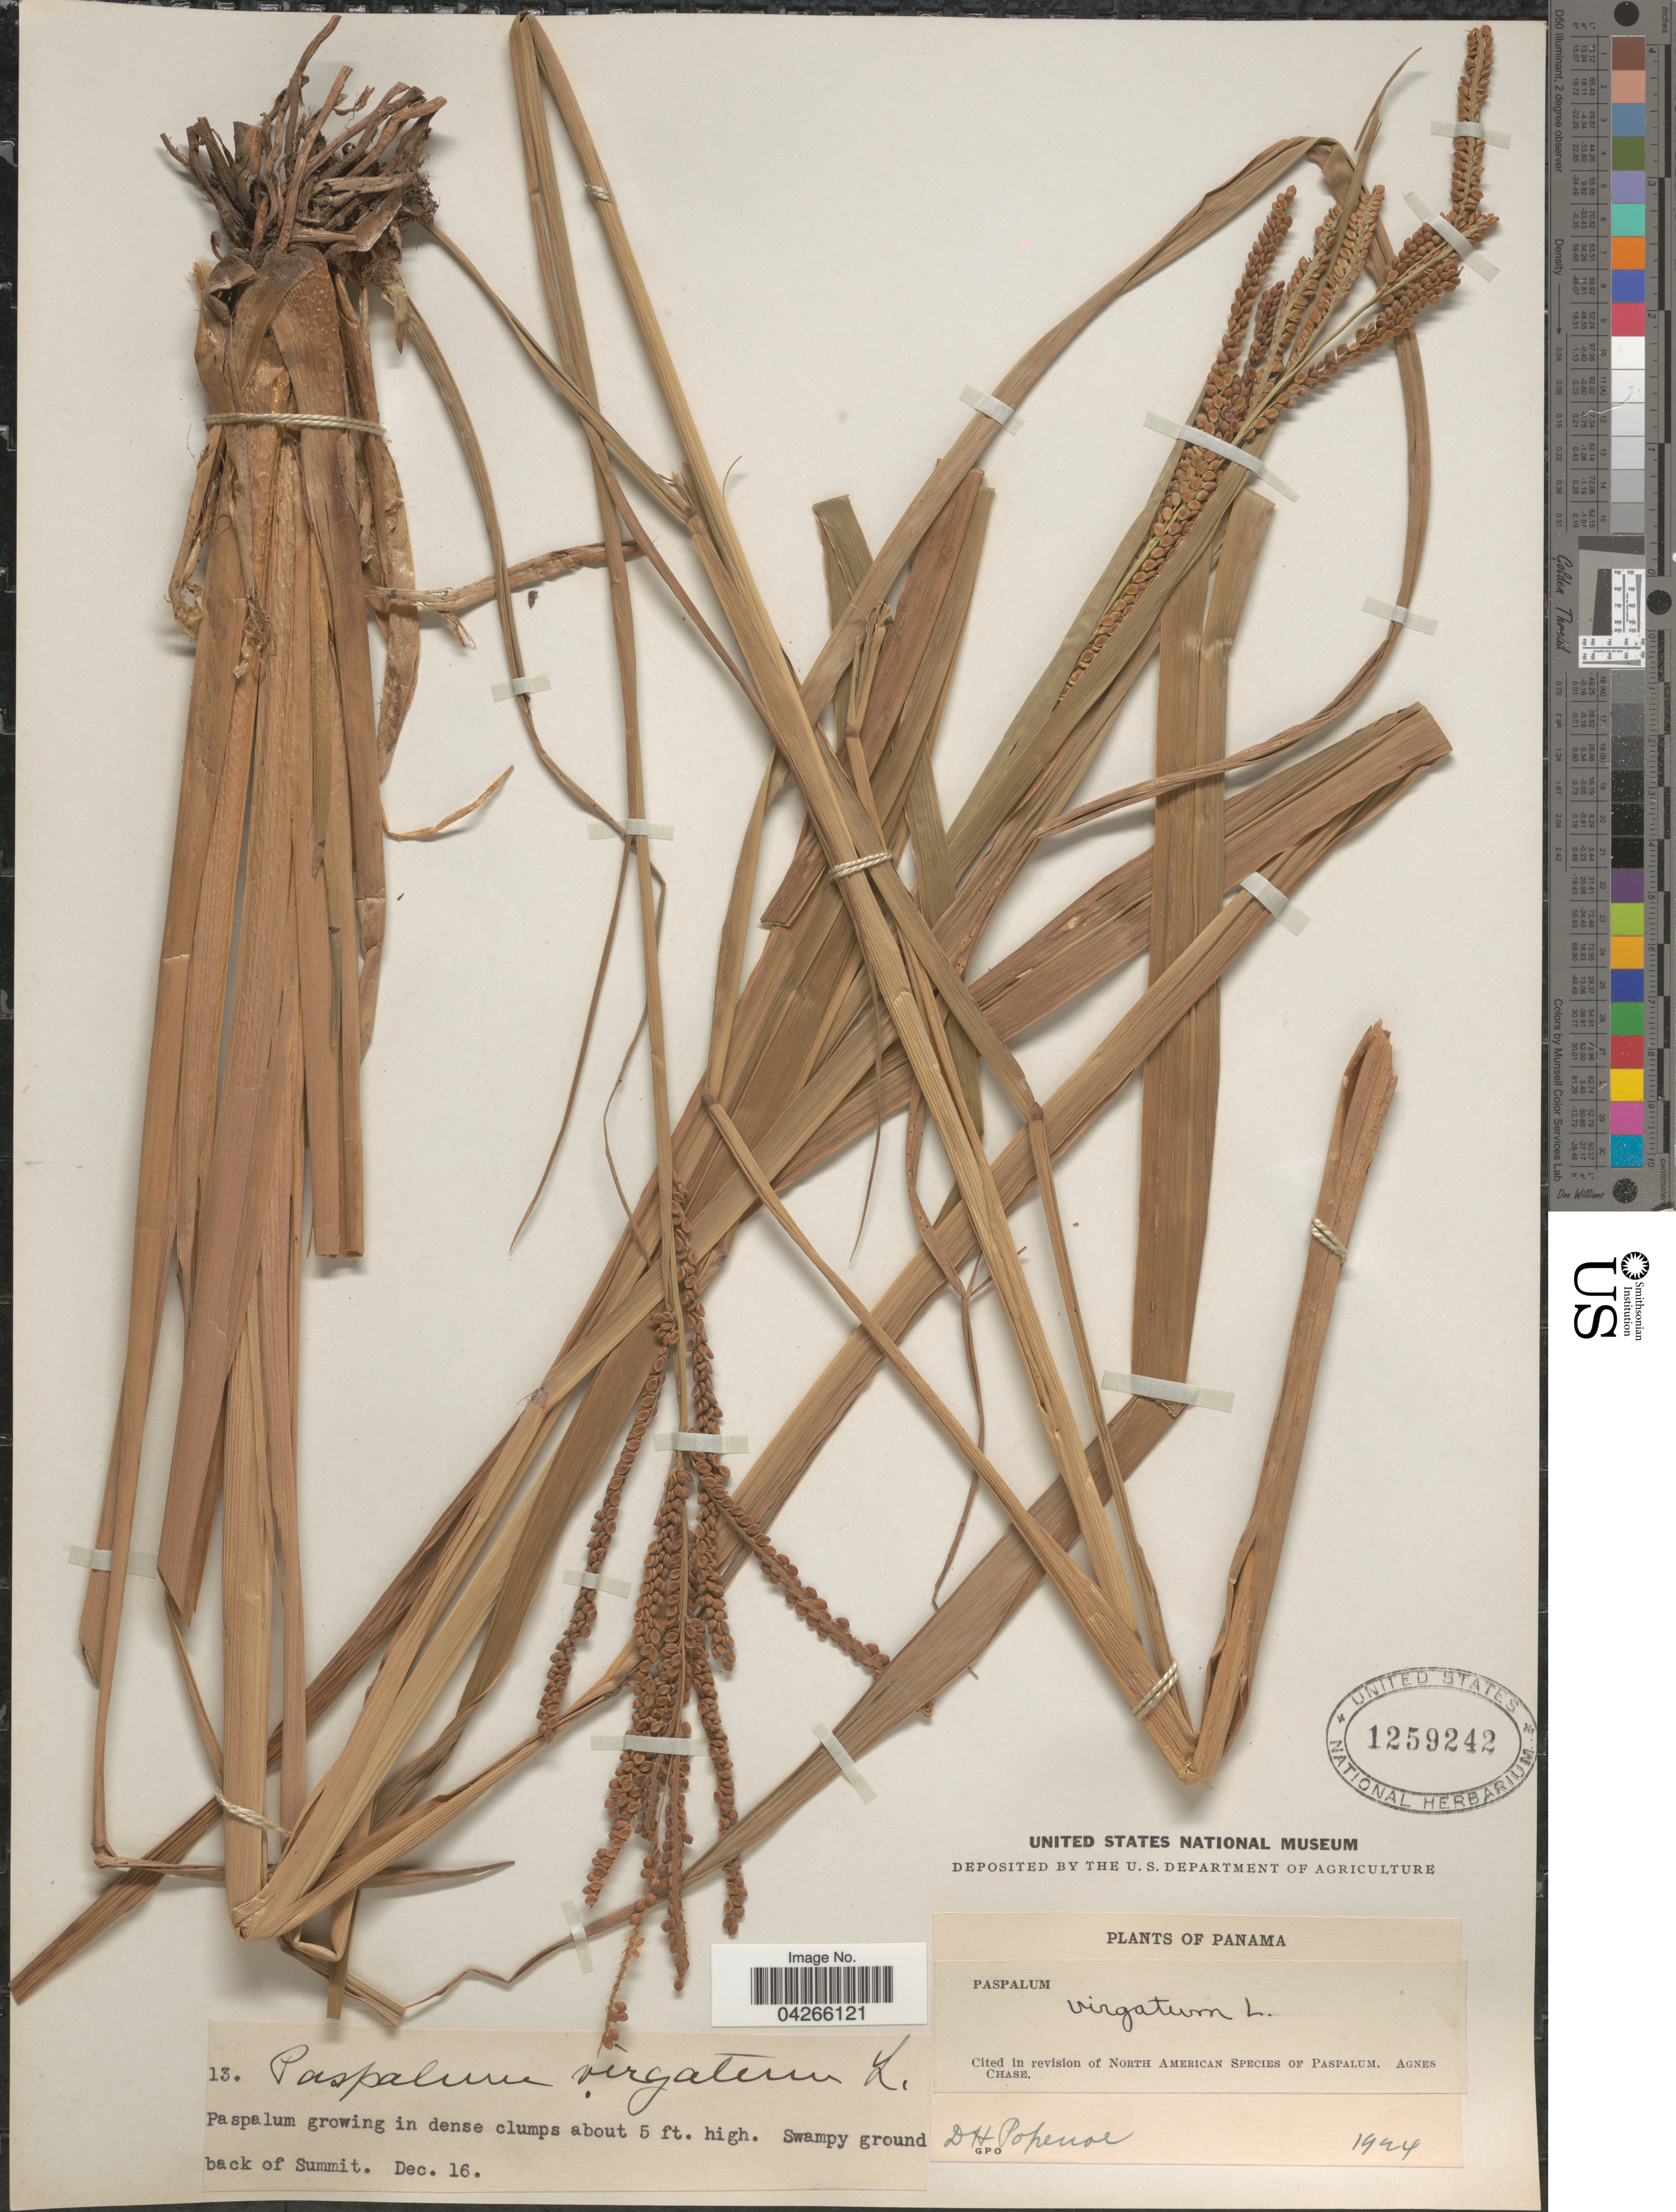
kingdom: Plantae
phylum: Tracheophyta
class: Liliopsida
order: Poales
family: Poaceae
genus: Paspalum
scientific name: Paspalum virgatum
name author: L.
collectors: D. Popenoe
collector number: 13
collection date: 1924-12-16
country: Panama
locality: Swampy ground back of Summit.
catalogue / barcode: US 1259242